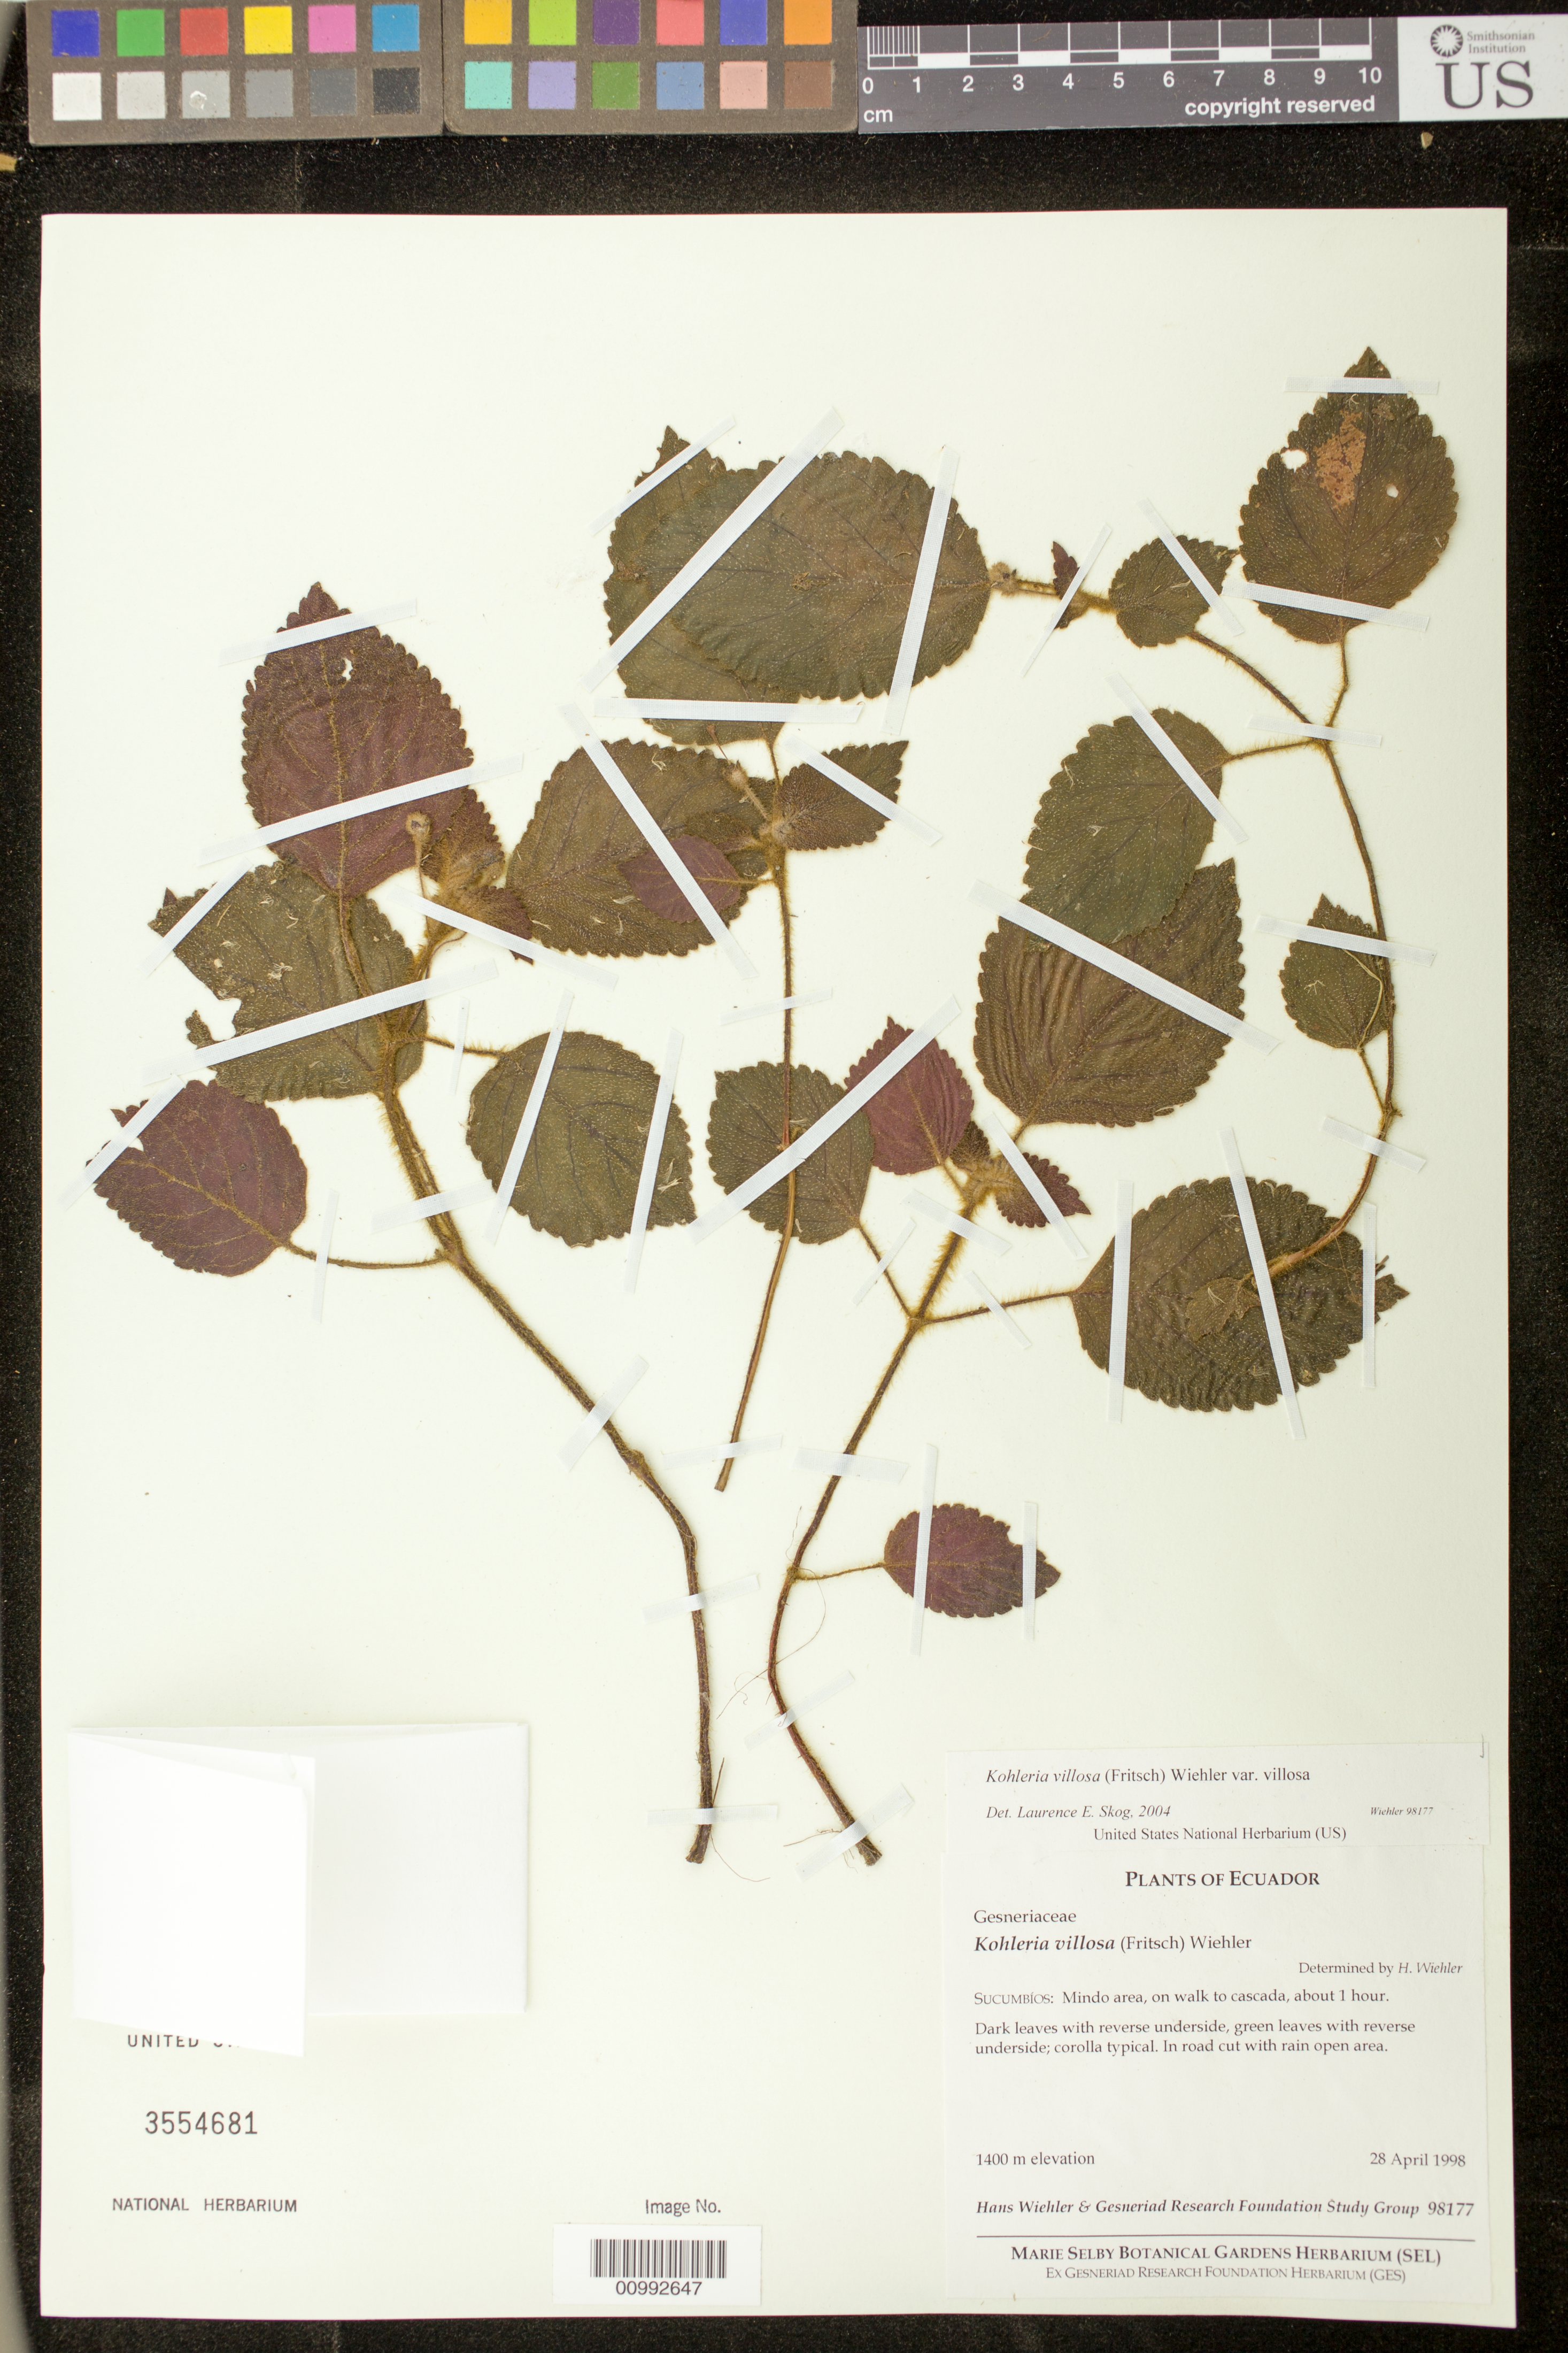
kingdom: Plantae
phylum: Tracheophyta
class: Magnoliopsida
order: Lamiales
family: Gesneriaceae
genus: Kohleria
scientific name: Kohleria villosa var. villosa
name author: (Fritsch) Wiehler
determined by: Skog, Laurence E.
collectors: H. J. Wiehler & GRF Study Group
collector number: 98177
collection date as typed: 28 Apr 1998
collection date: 1998-04-28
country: Ecuador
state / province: Sucumbíos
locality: Sucumbíos: Mindo area, on walk to cascada, about 1 hour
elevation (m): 1400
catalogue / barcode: US 3554681